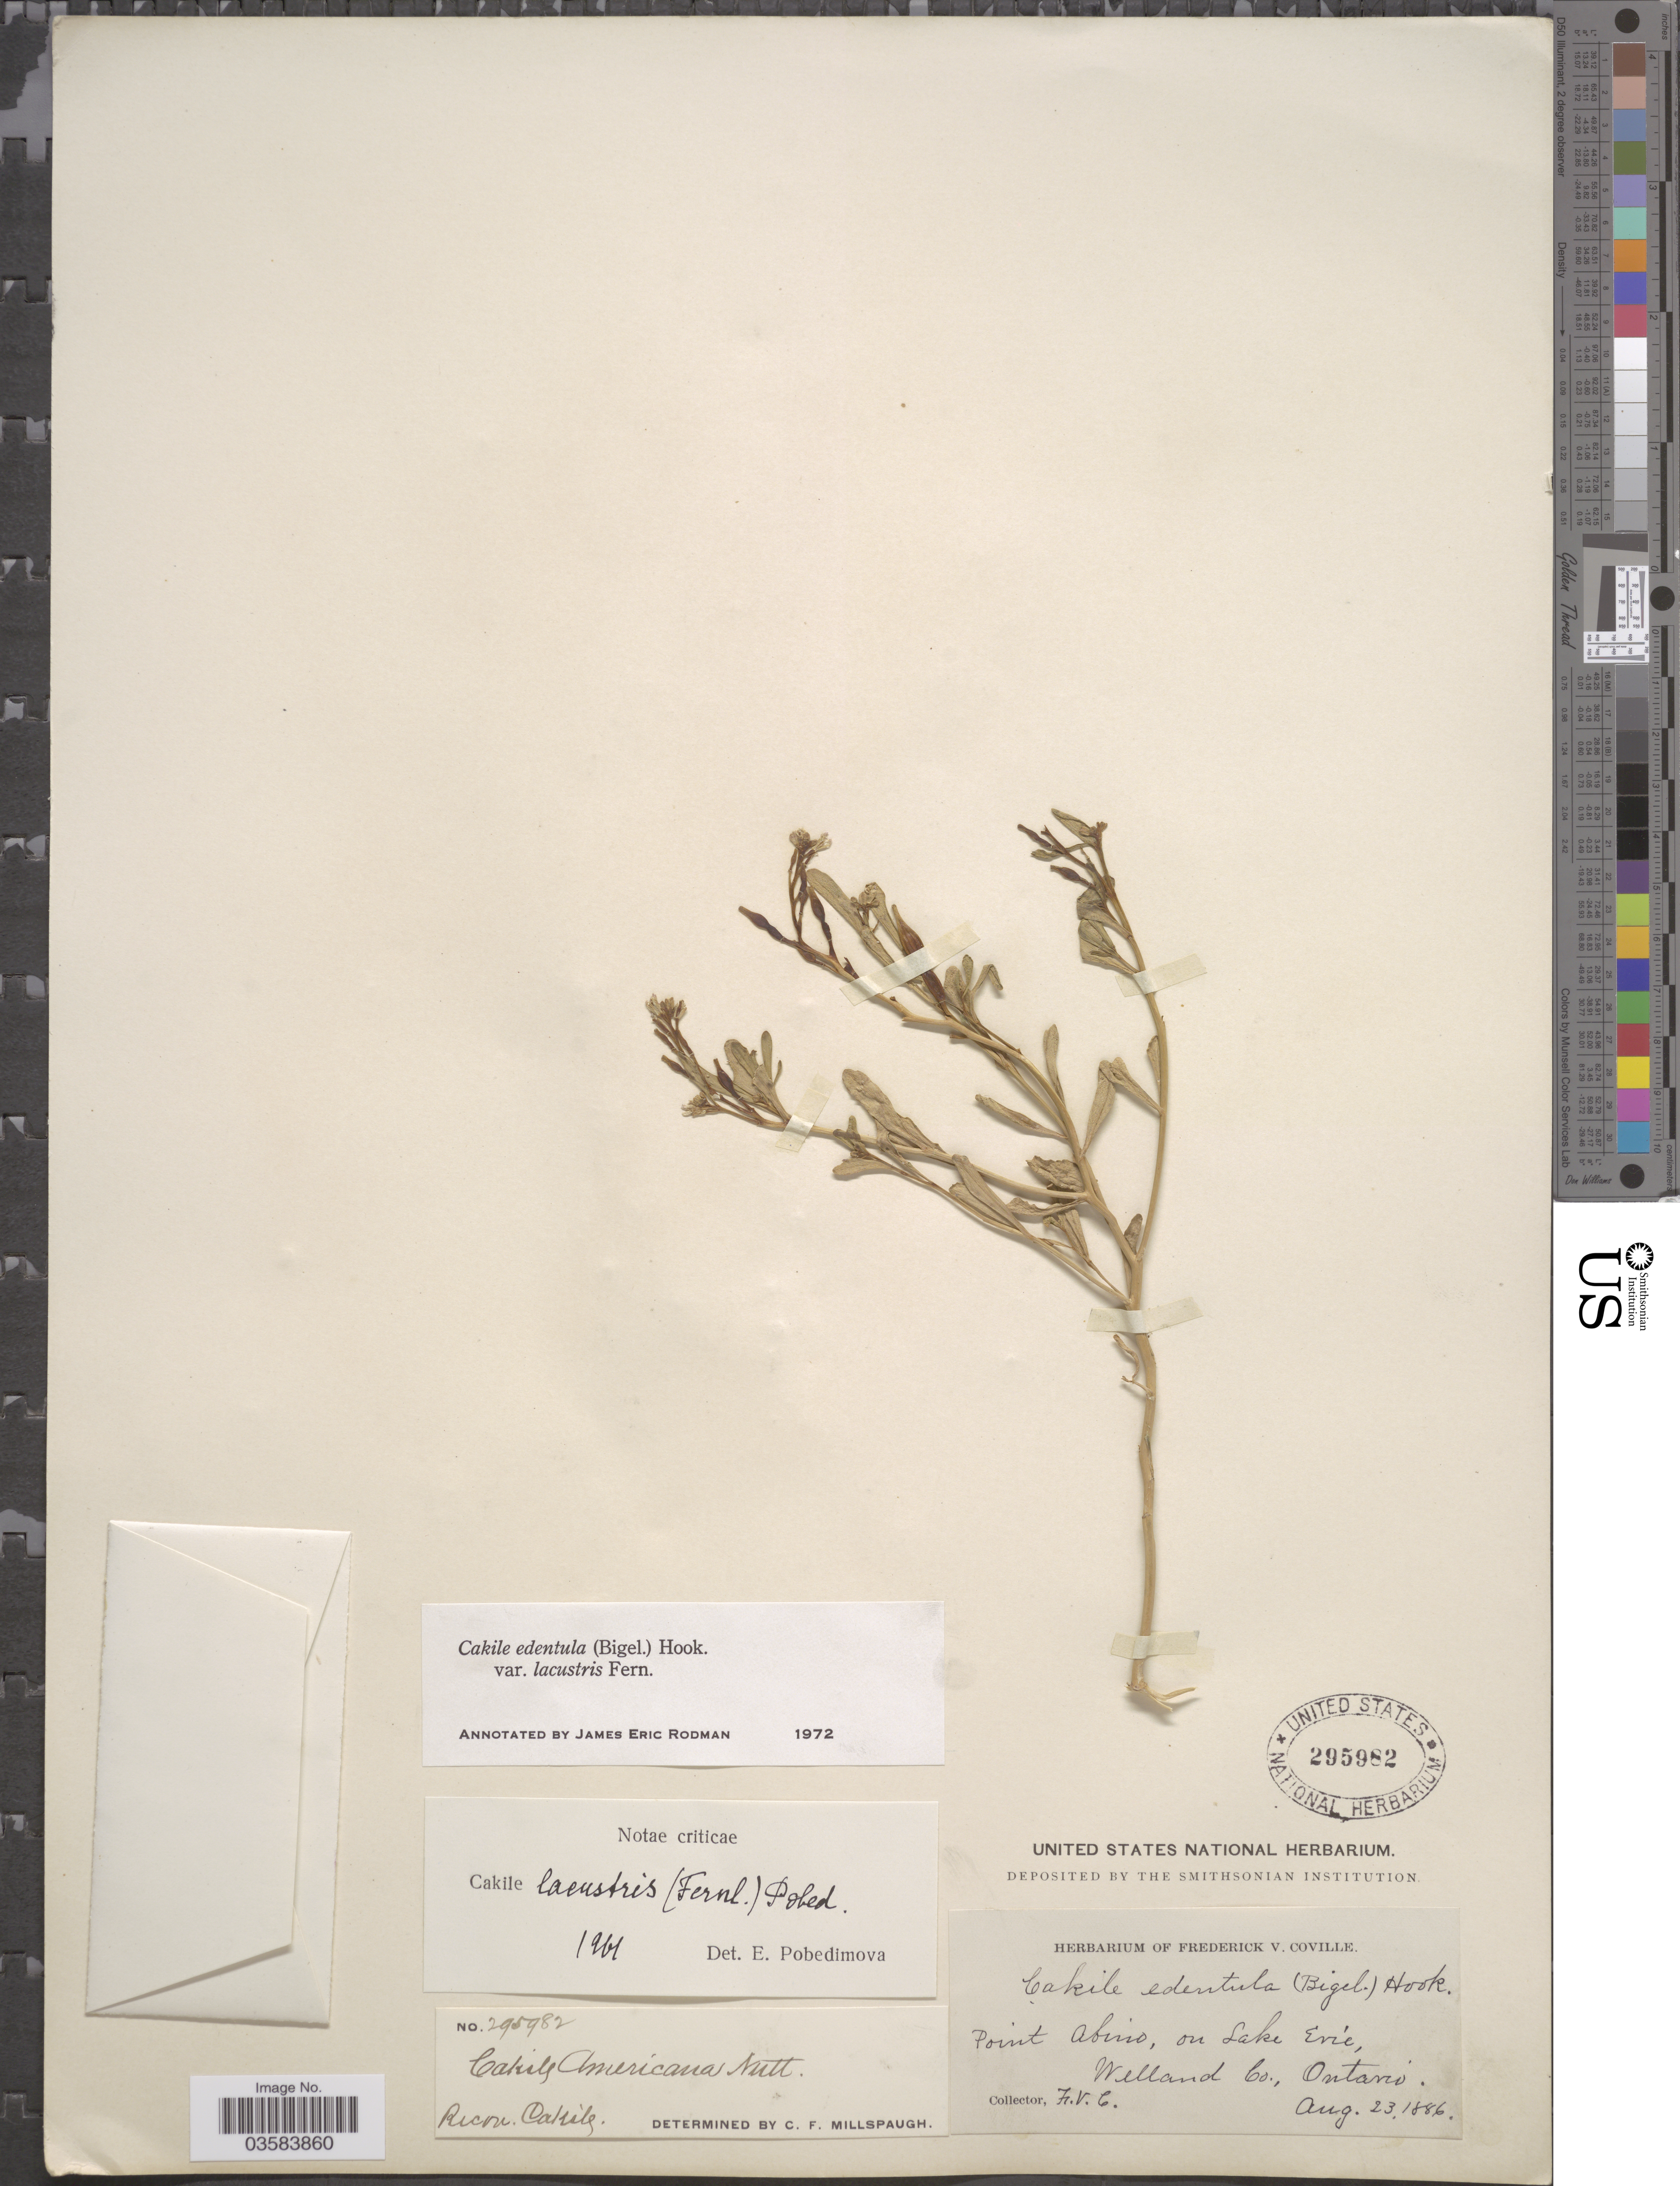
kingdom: Plantae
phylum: Tracheophyta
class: Magnoliopsida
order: Brassicales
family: Brassicaceae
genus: Cakile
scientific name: Cakile edentula var. lacustris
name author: Fernald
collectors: F. V. Coville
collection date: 1886-08-23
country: Canada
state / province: Ontario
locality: Point Abino, on Lake Erie, Welland Co.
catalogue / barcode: US 295982